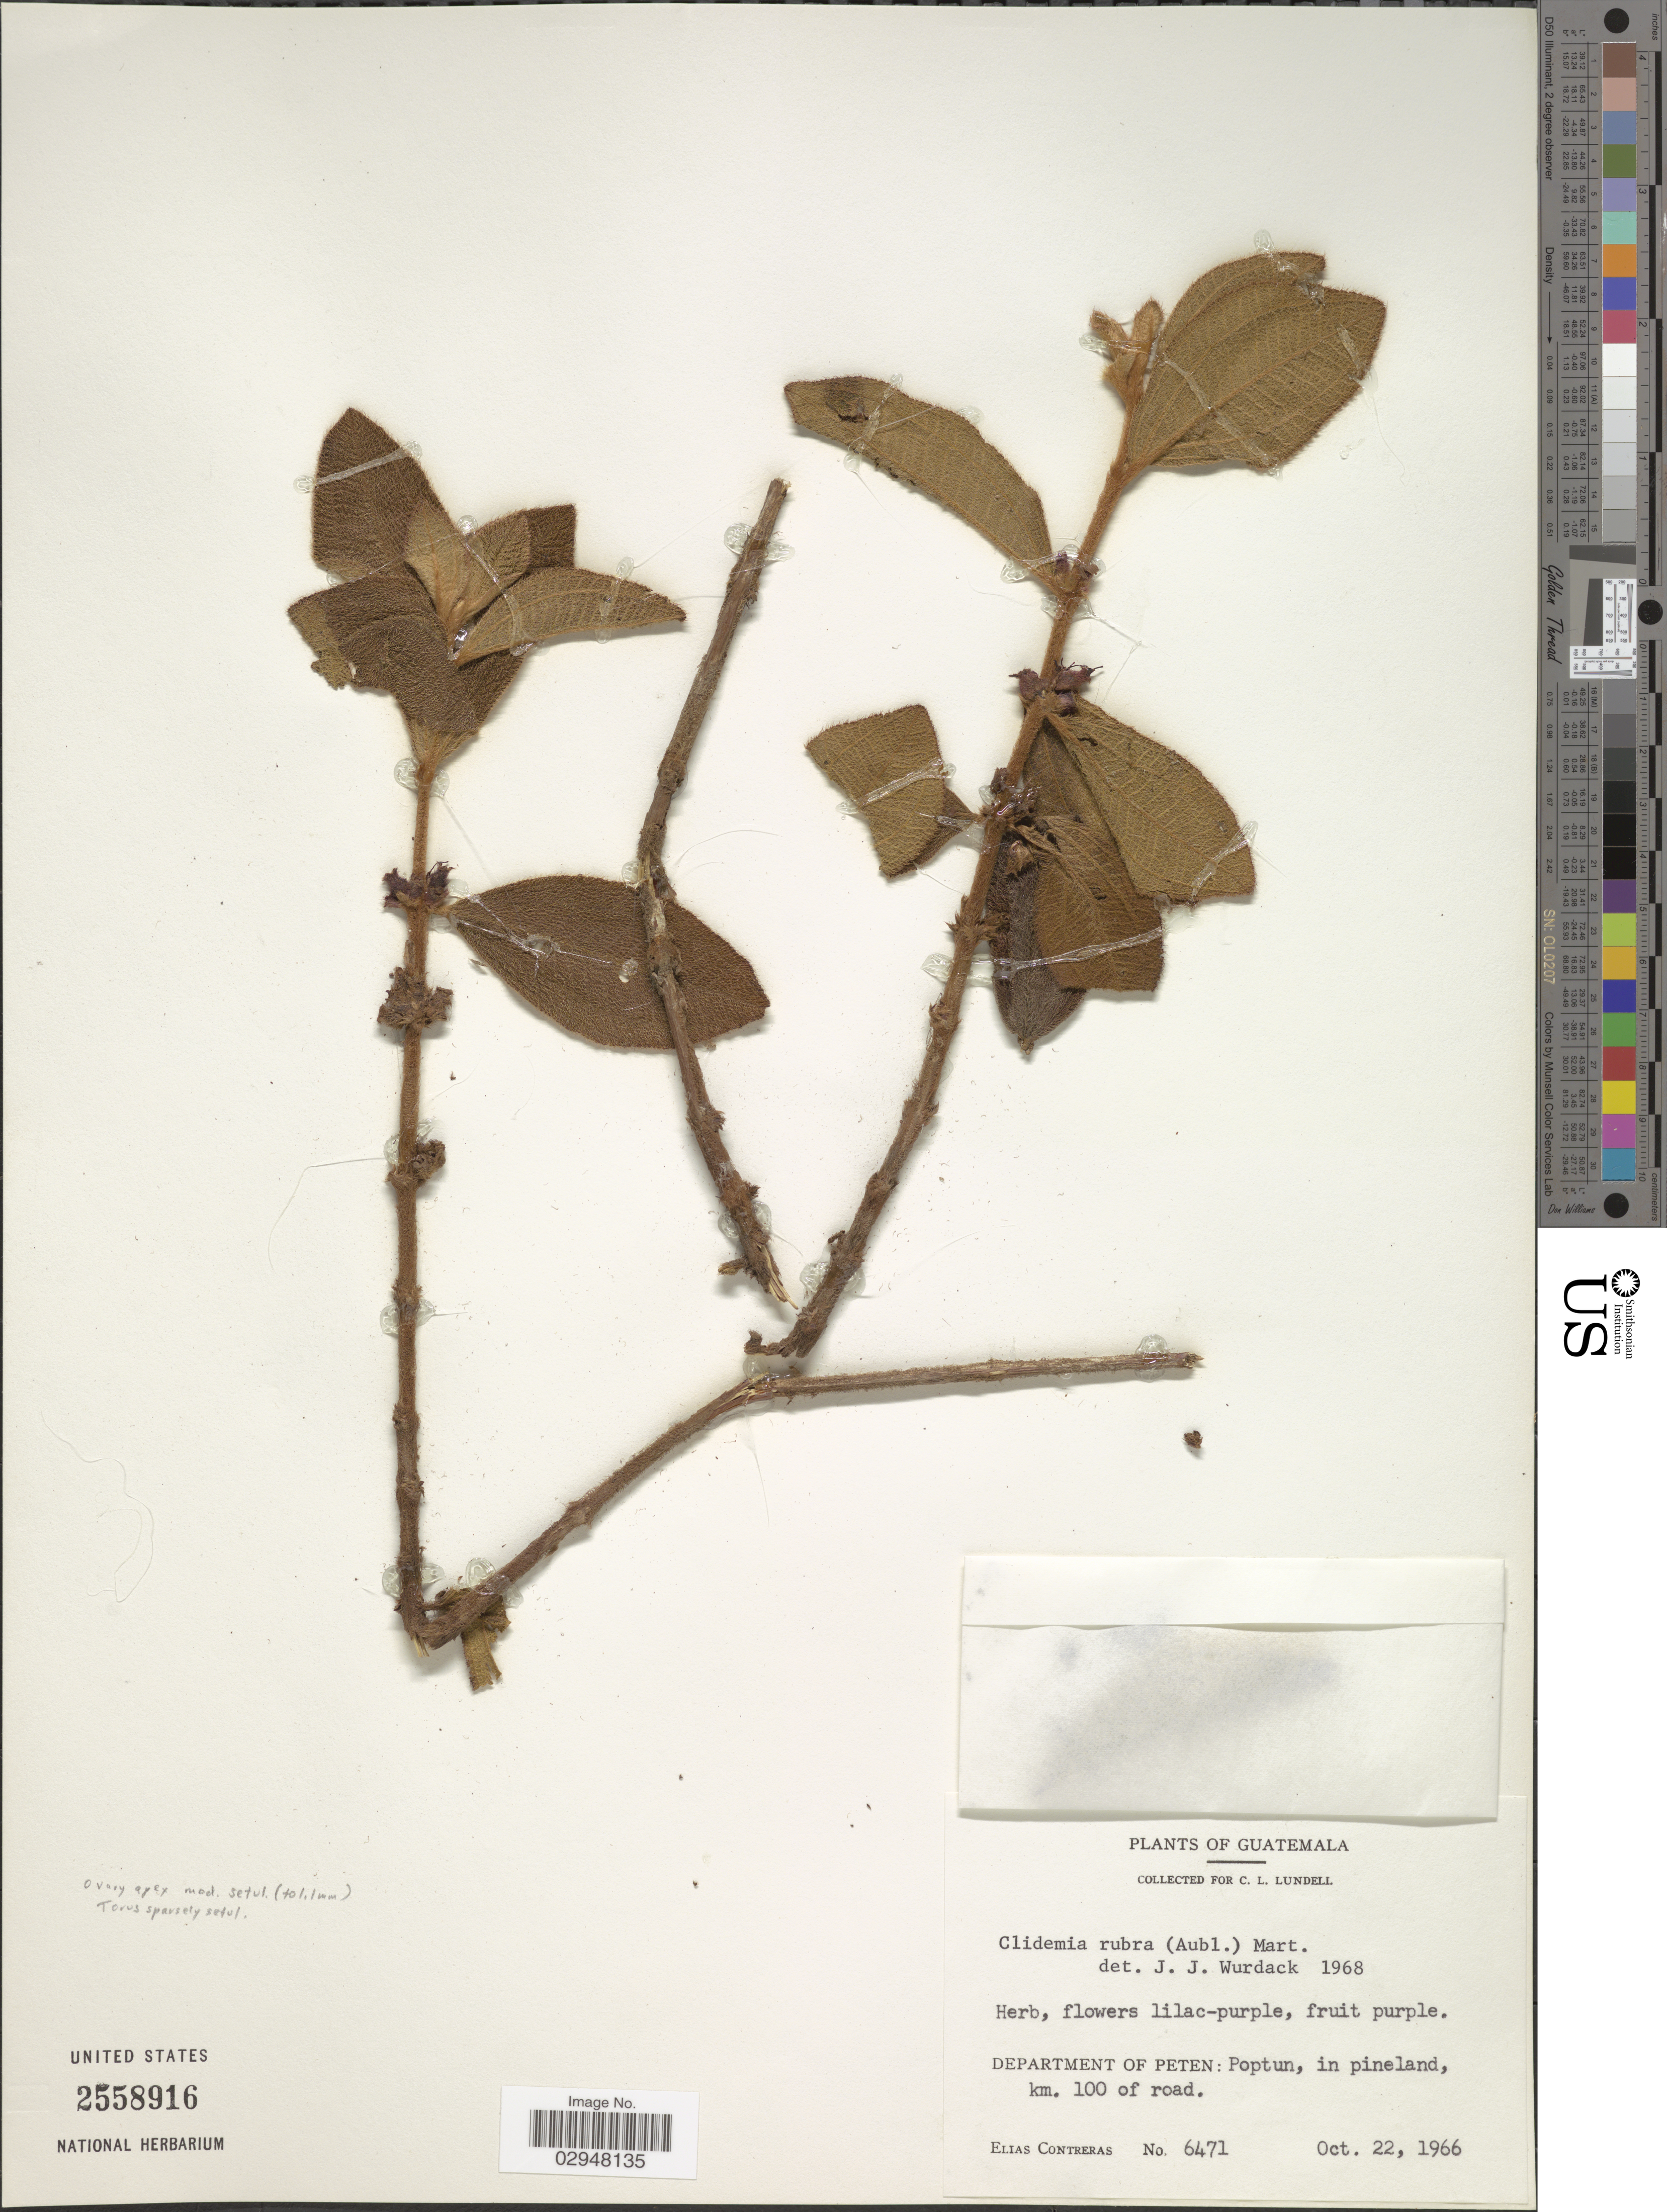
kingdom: Plantae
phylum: Tracheophyta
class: Magnoliopsida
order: Myrtales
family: Melastomataceae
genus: Clidemia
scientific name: Clidemia rubra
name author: (Aubl.) Mart.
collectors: E. Contreras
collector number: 6471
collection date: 1966-10-22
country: Guatemala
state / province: El Petén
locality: Department of Peten: Poptun, in pineland, km. 100 of road.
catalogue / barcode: US 2558916